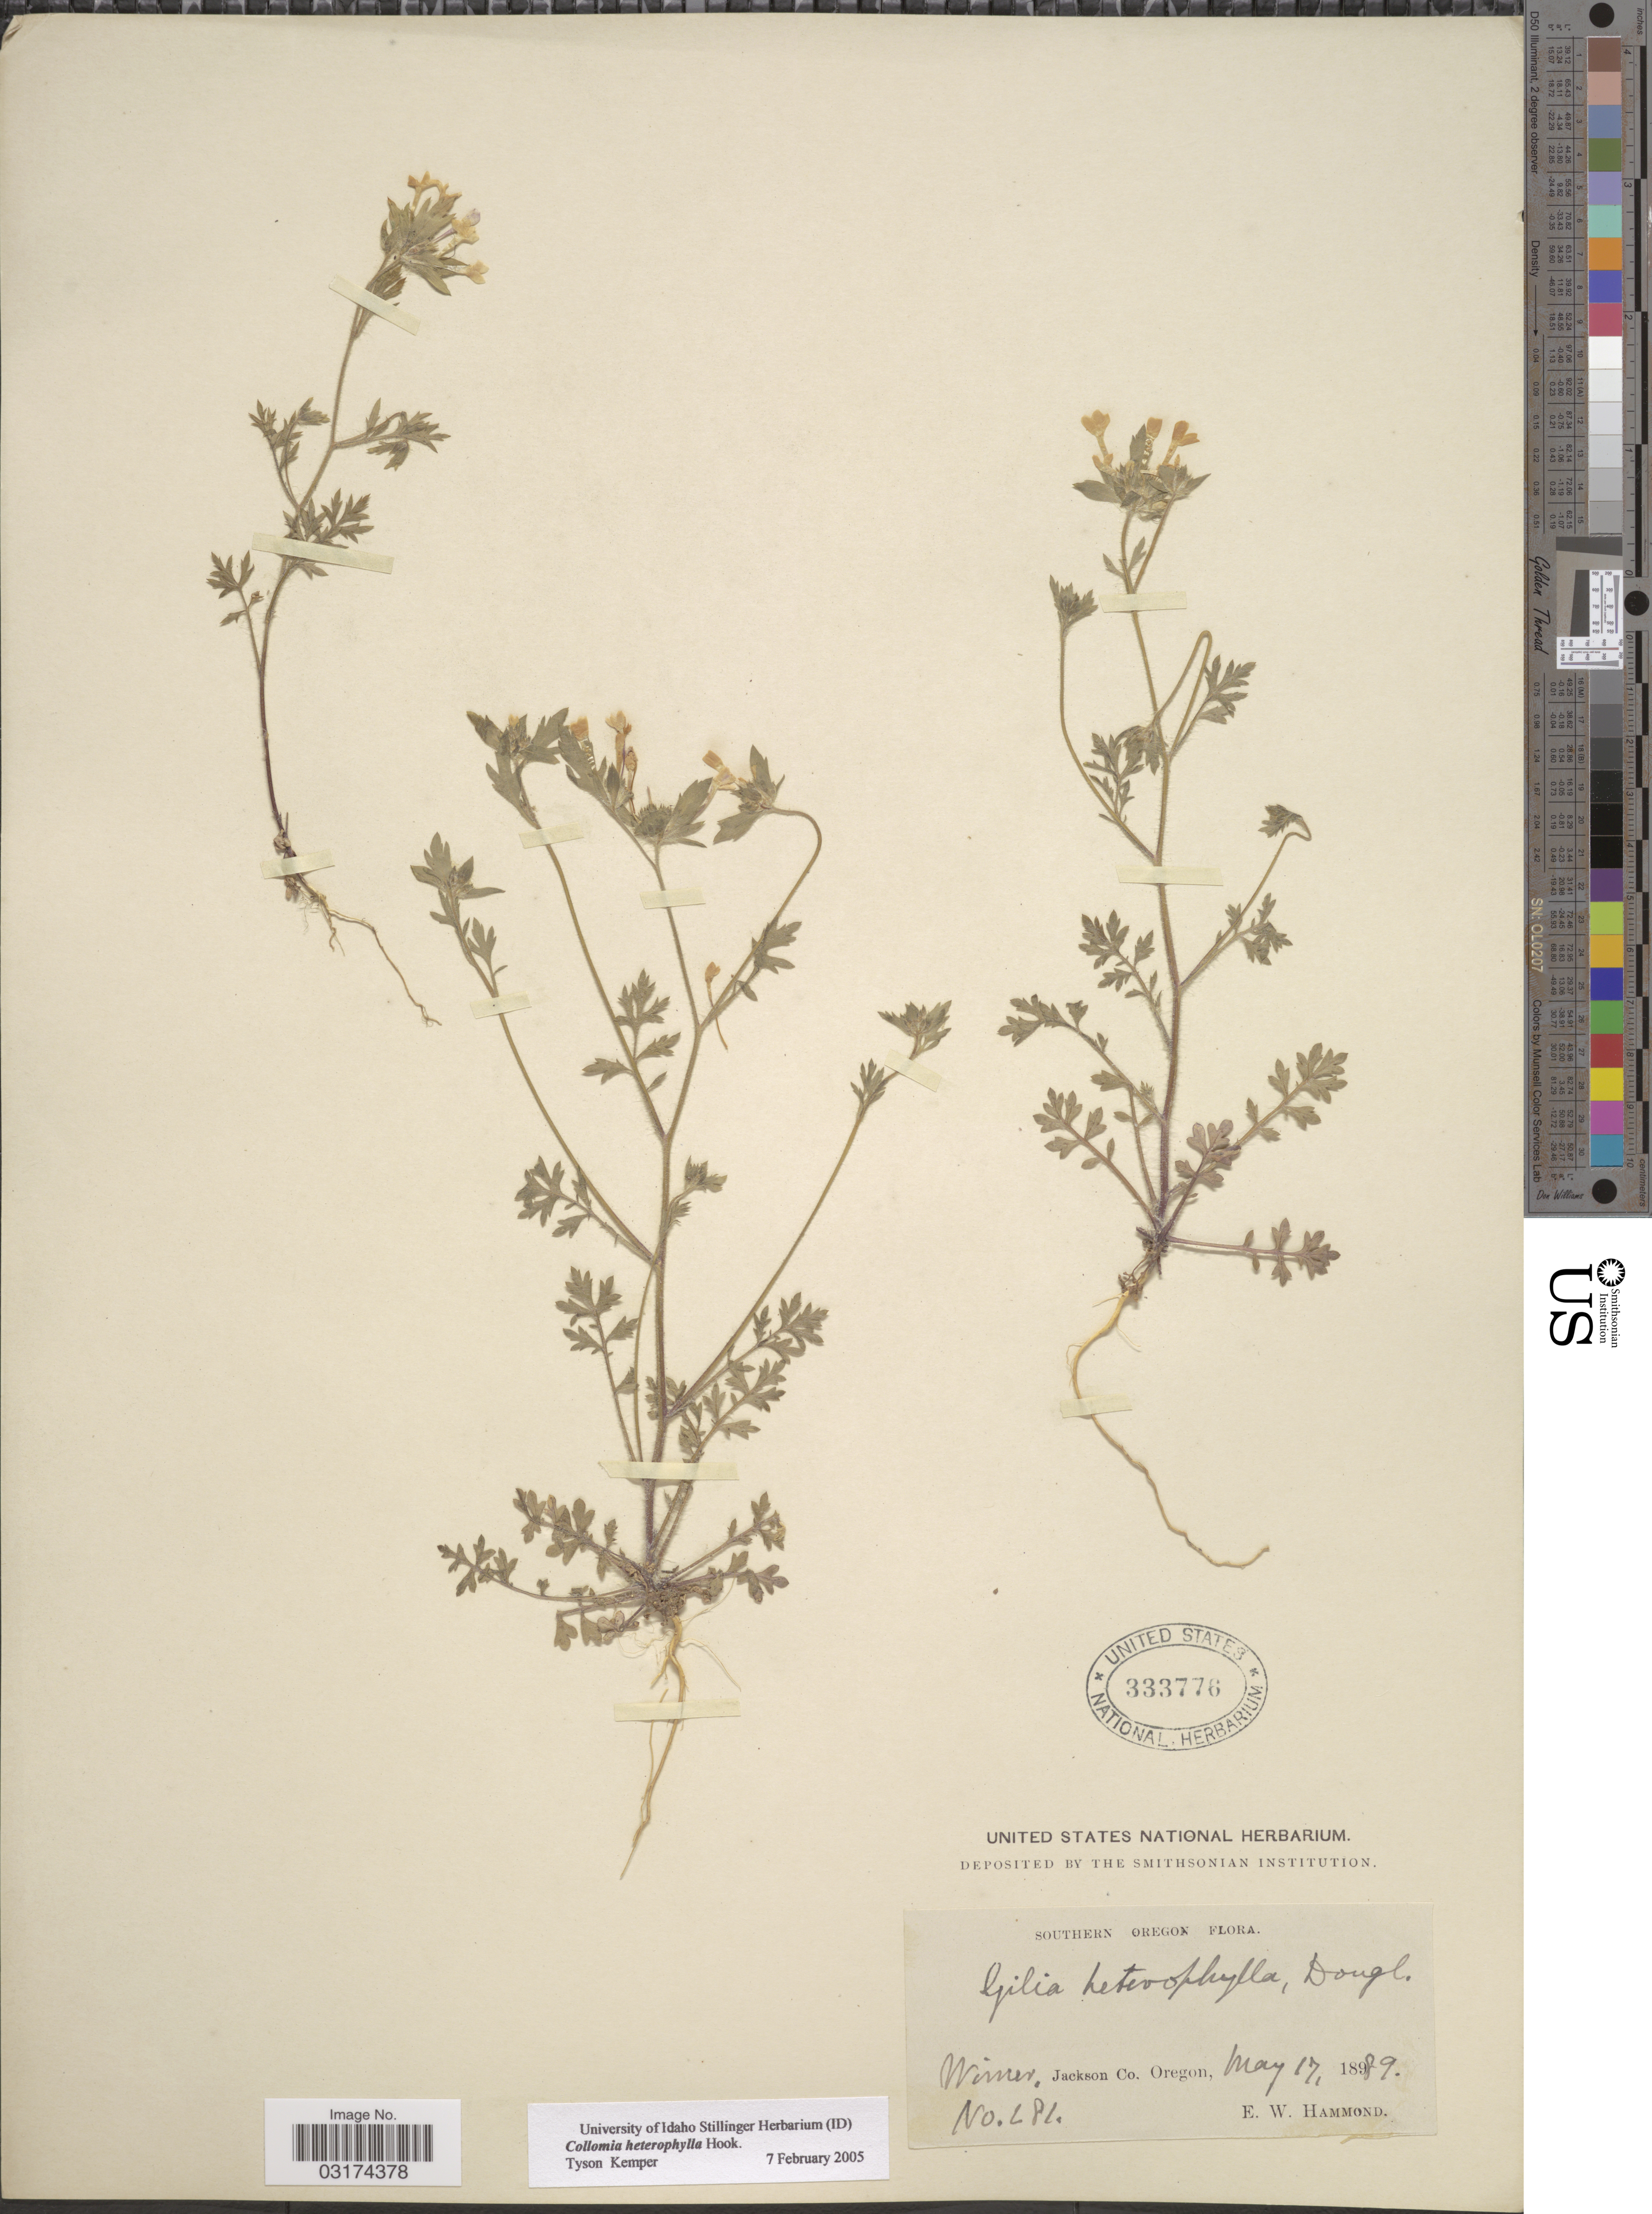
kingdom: Plantae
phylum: Tracheophyta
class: Magnoliopsida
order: Ericales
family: Polemoniaceae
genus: Collomia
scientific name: Collomia heterophylla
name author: Hook.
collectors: E. Hammond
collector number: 281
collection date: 1889-05-17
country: United States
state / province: Oregon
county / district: Jackson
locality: Southern Oregon. Wimer, Jackson Co.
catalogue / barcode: US 333776